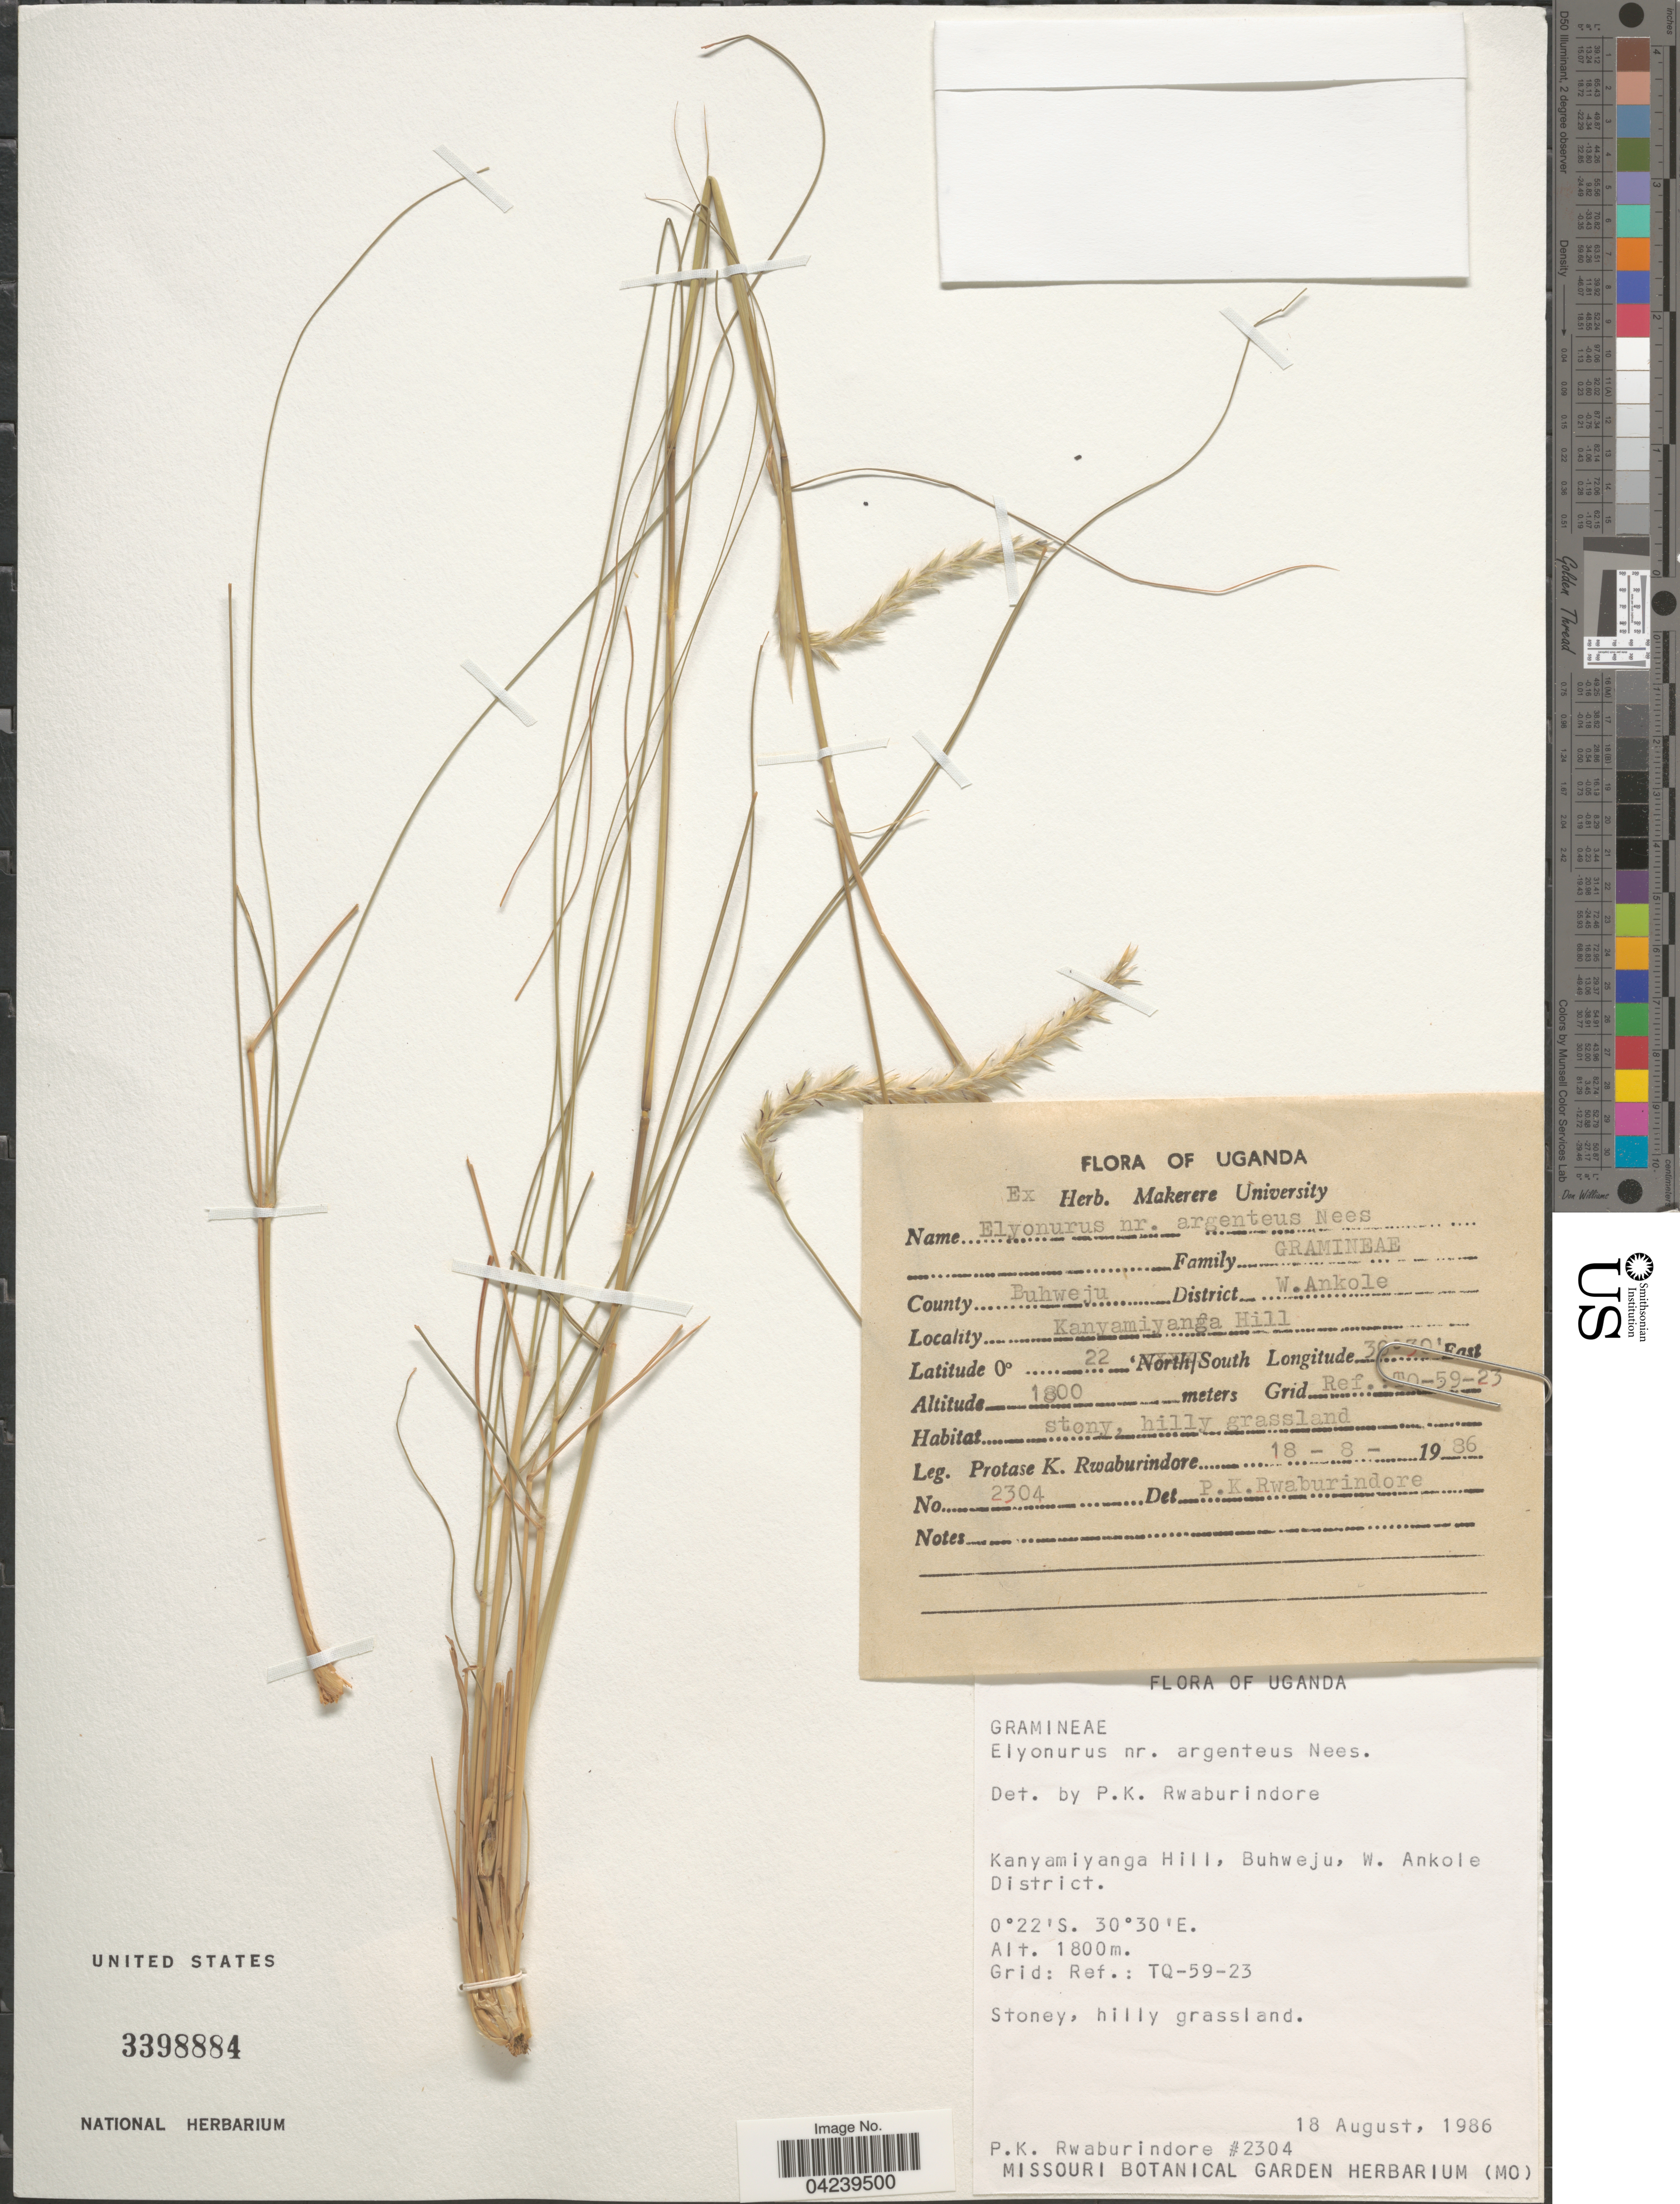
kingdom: Plantae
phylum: Tracheophyta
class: Liliopsida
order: Poales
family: Poaceae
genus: Elionurus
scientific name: Elionurus muticus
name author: (Spreng.) Kuntze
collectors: P. Rwaburindore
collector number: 2304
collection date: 1986-08-18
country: Uganda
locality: County Buhweju. District W. Ankole. Kanyamiyanga Hill. Grid: Ref.: TQ-59-23.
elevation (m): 1800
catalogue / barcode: US 3398884